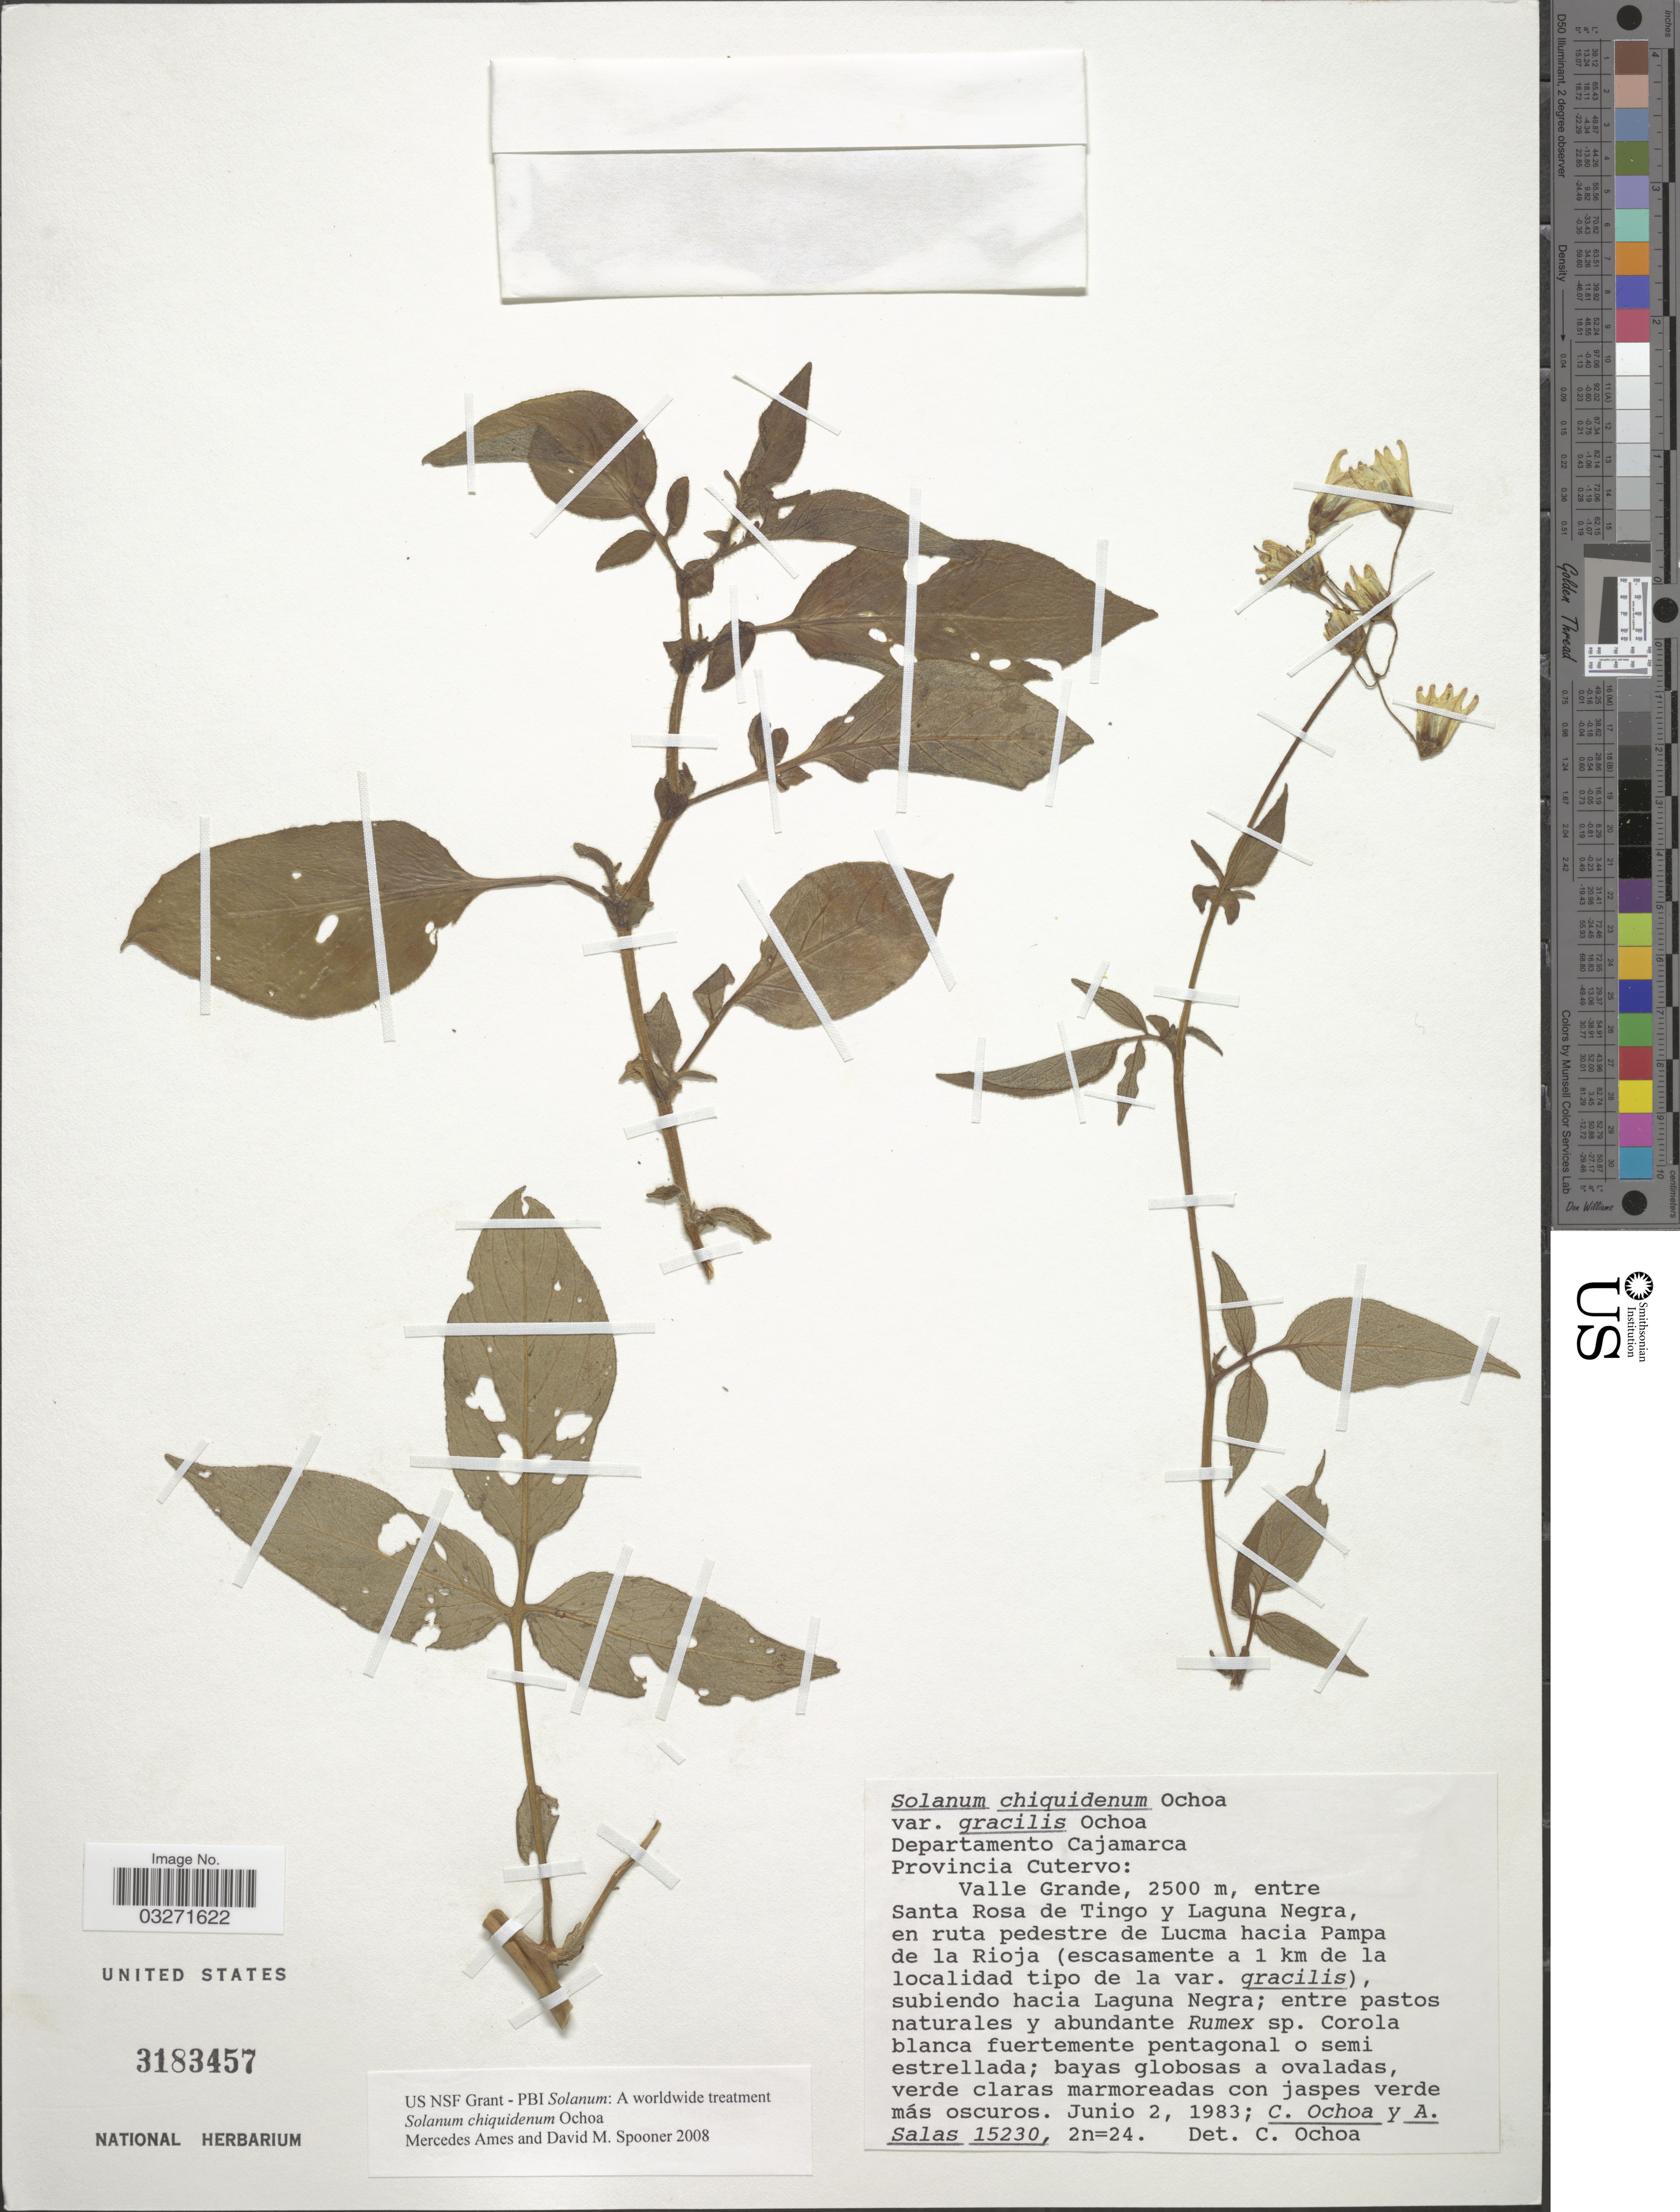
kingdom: Plantae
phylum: Tracheophyta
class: Magnoliopsida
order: Solanales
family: Solanaceae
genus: Solanum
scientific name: Solanum chiquidenum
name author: Ochoa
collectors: C. Ochoa & A. Salas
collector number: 15230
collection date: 1983-06-02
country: Peru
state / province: Cajamarca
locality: Departamento Cajamarca. Provincia Cutervo: Valle Grande, entre Santa Rosa de Tingo y Laguna Negra, en ruta pedestre de Lucma hacia Pampa de la Rioja (escasamente a 1 km de la localidad tipo de la var. gracilis), subiendo hacia Laguna Negra.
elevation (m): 2500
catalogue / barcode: US 3183457